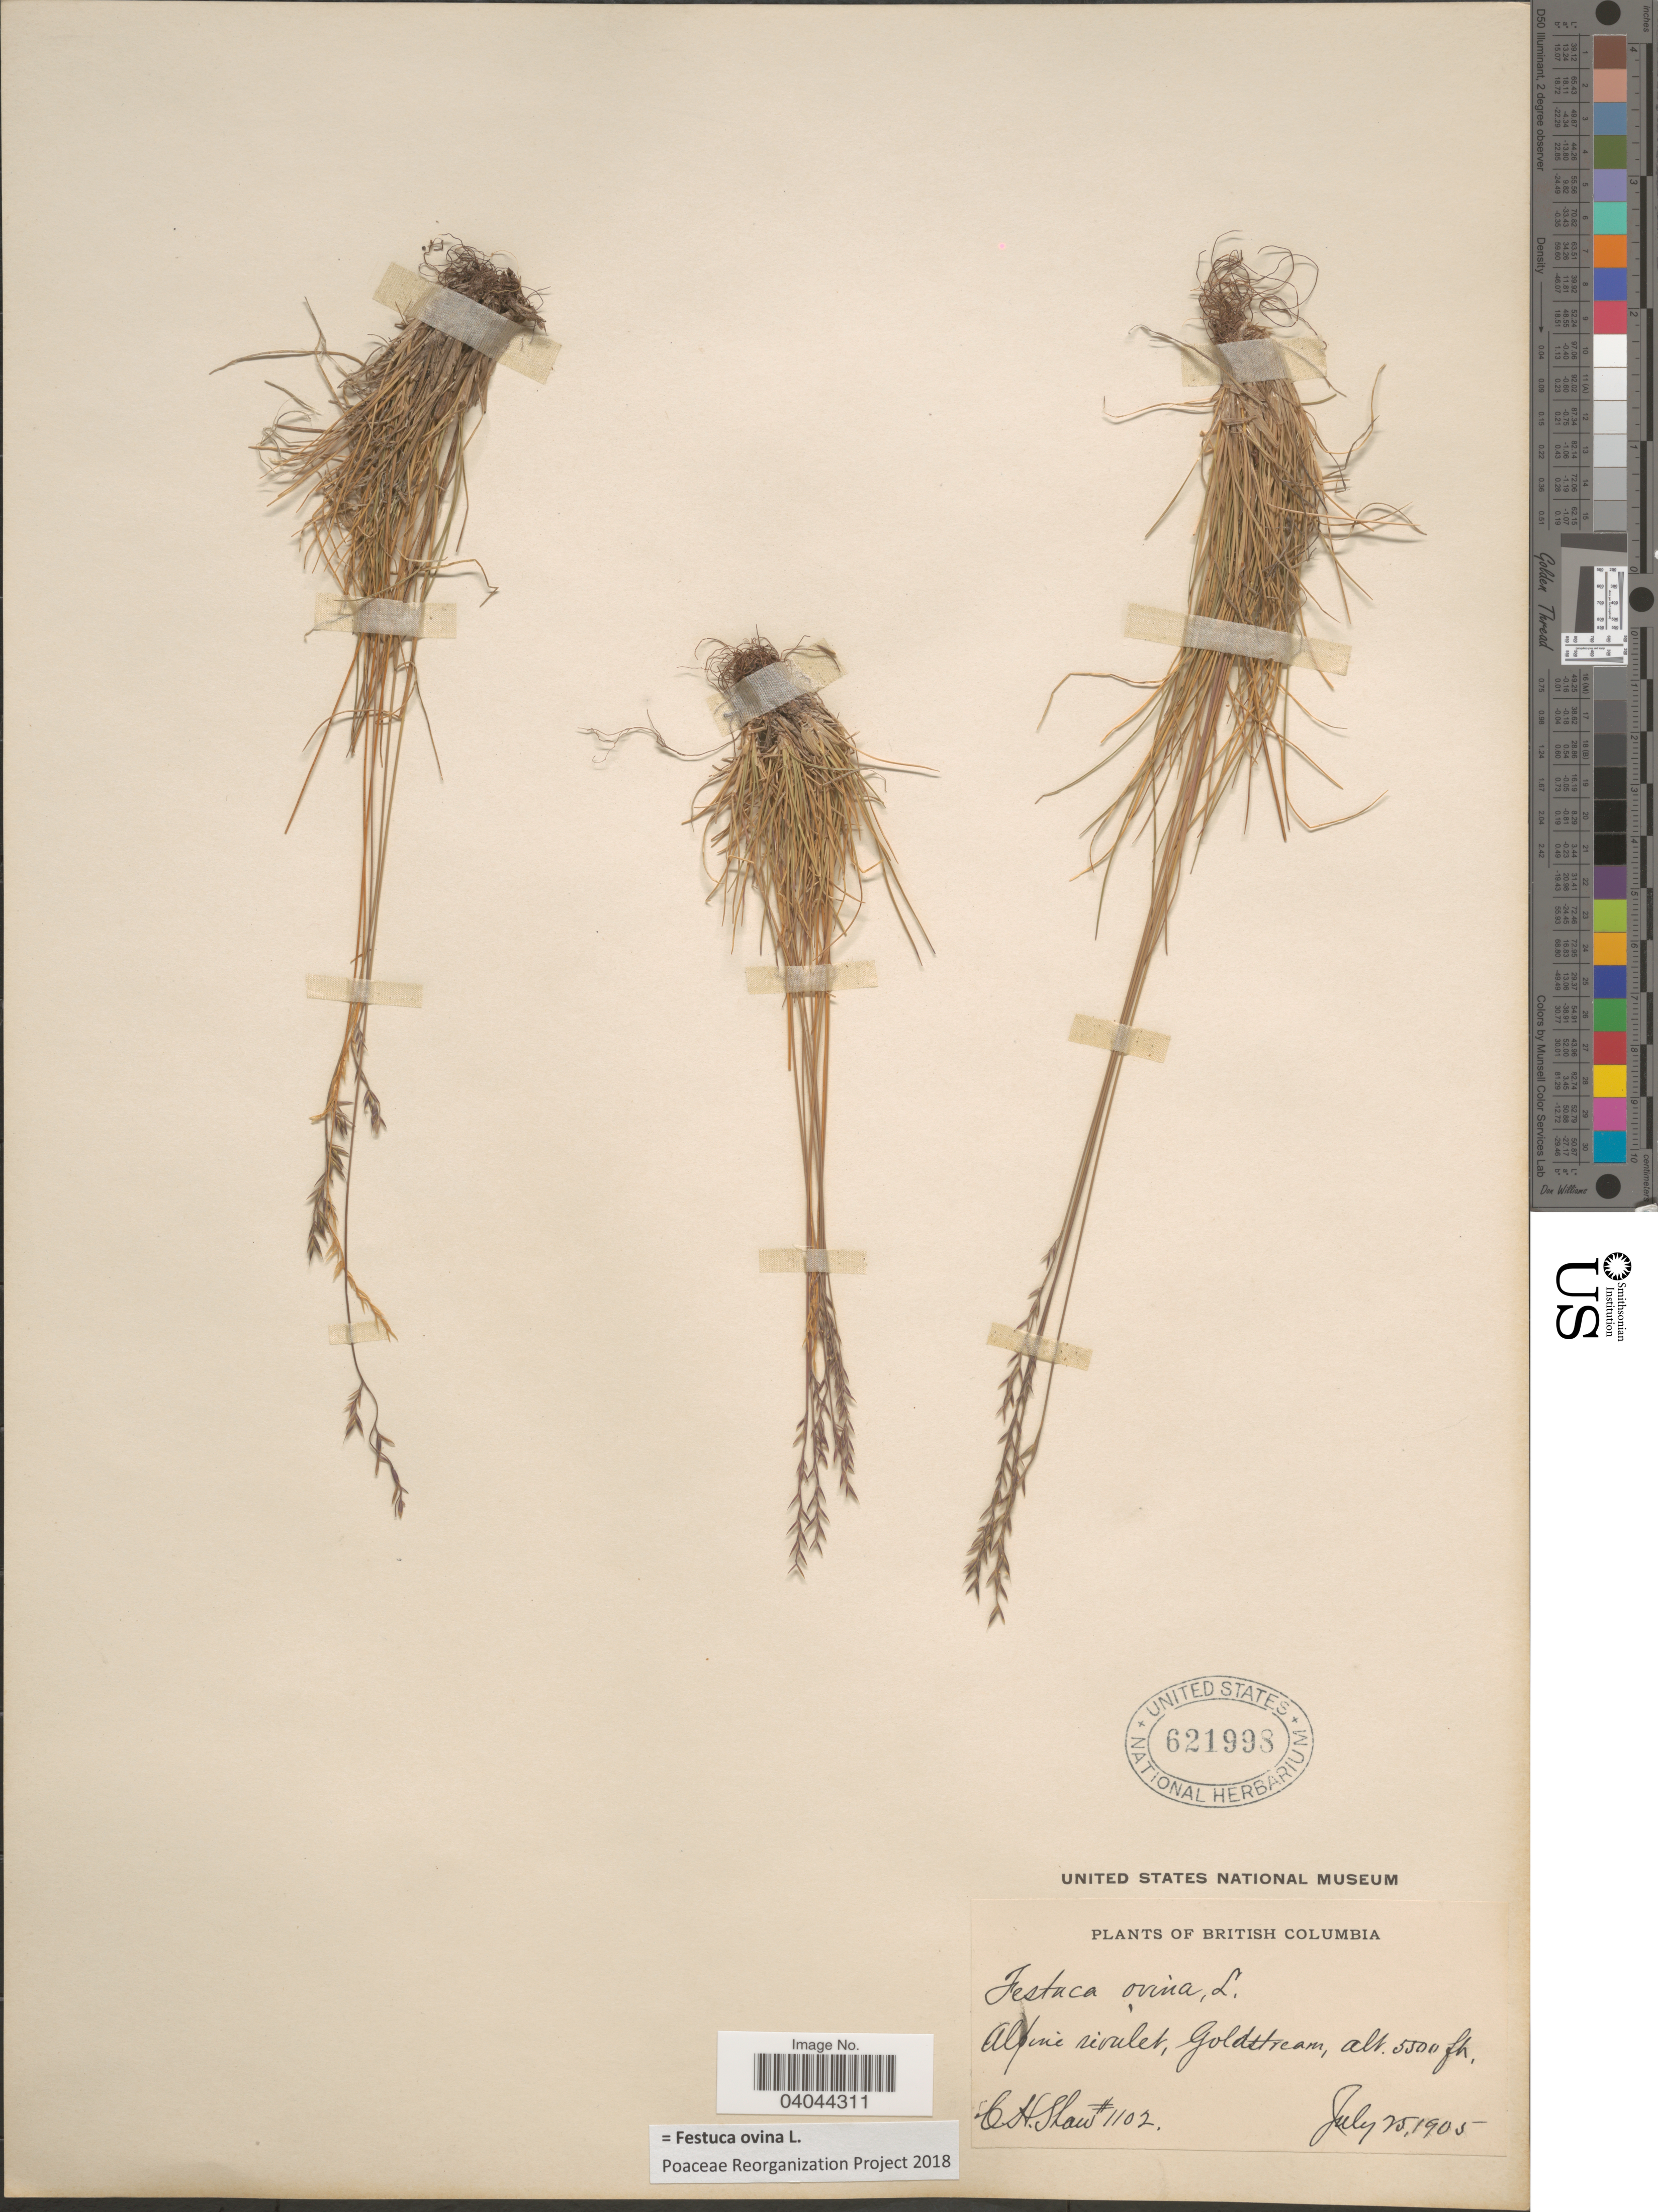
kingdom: Plantae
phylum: Tracheophyta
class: Liliopsida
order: Poales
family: Poaceae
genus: Festuca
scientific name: Festuca ovina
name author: L.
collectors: C. H. Shaw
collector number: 1102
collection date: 1905-07-25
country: Canada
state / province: British Columbia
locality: Alpine rivulet, Goldstream.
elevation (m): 1676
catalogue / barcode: US 621998